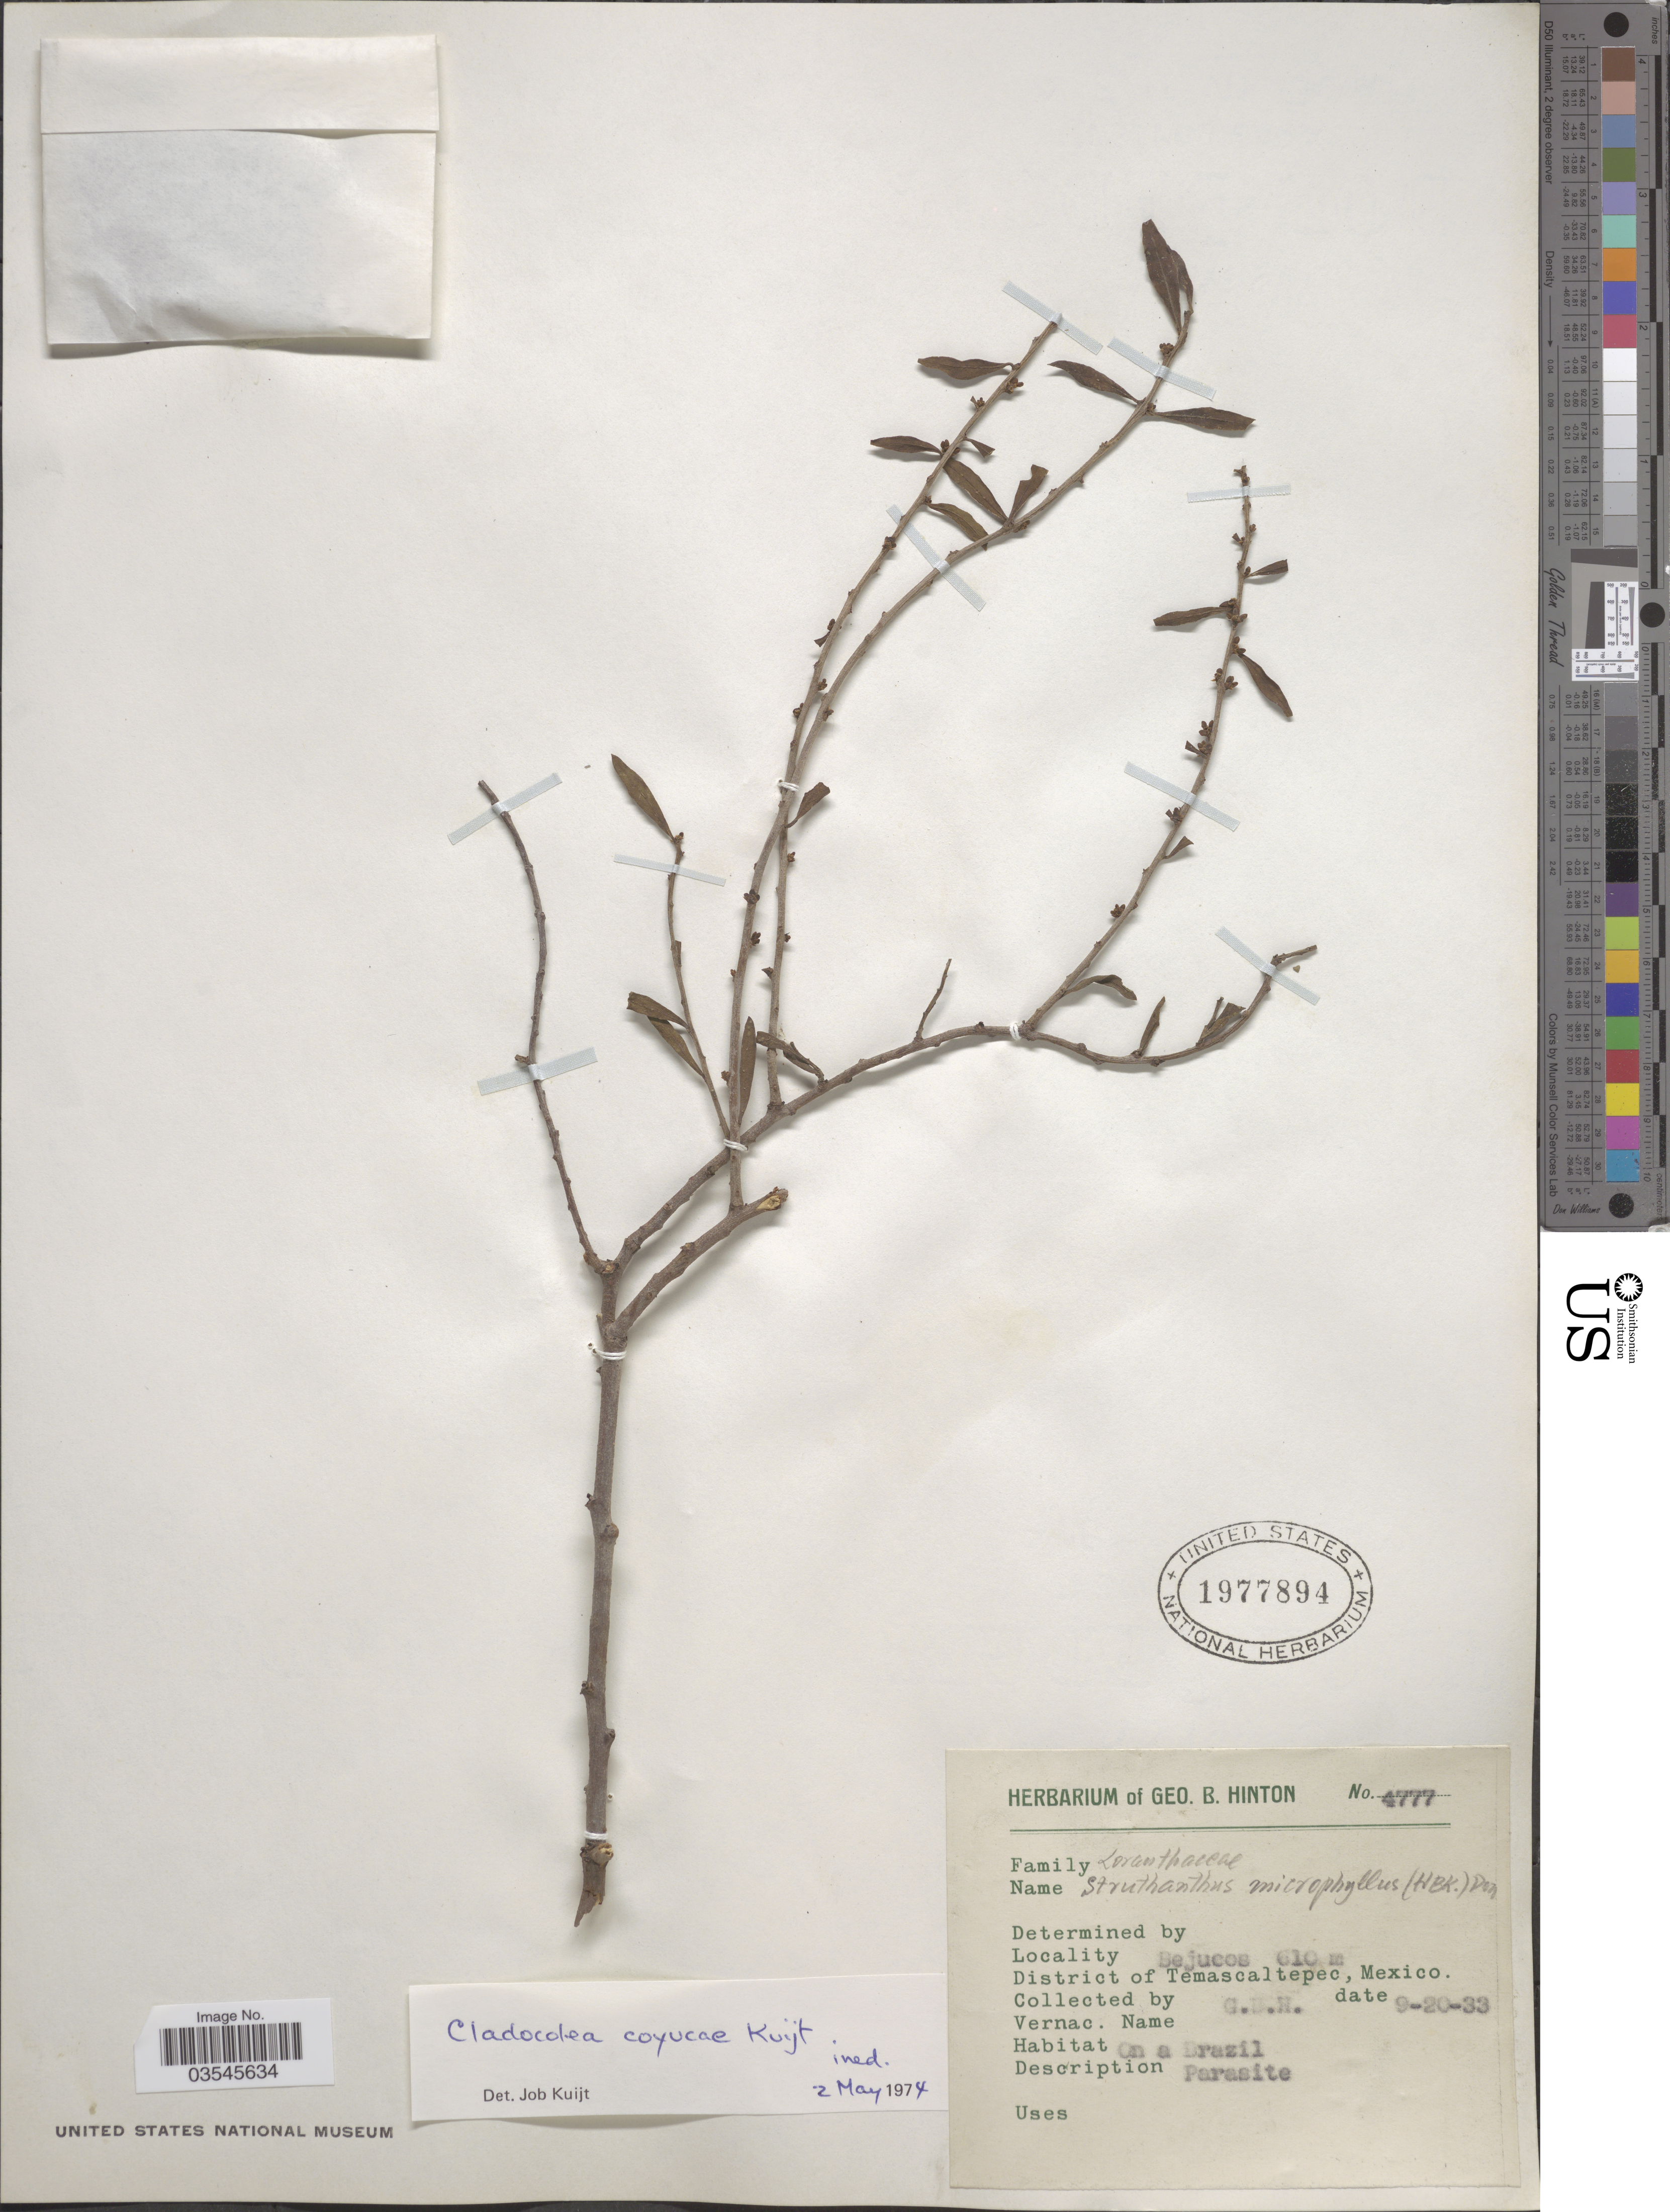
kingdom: Plantae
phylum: Tracheophyta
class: Magnoliopsida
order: Santalales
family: Loranthaceae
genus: Cladocolea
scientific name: Cladocolea coyucae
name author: Kuijt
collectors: G. B. Hinton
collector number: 4777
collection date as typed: Transcribed d/m/y: 20/9/33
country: Mexico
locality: Bejucos, District of Temascaltepec.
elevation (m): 610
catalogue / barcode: US 1977894